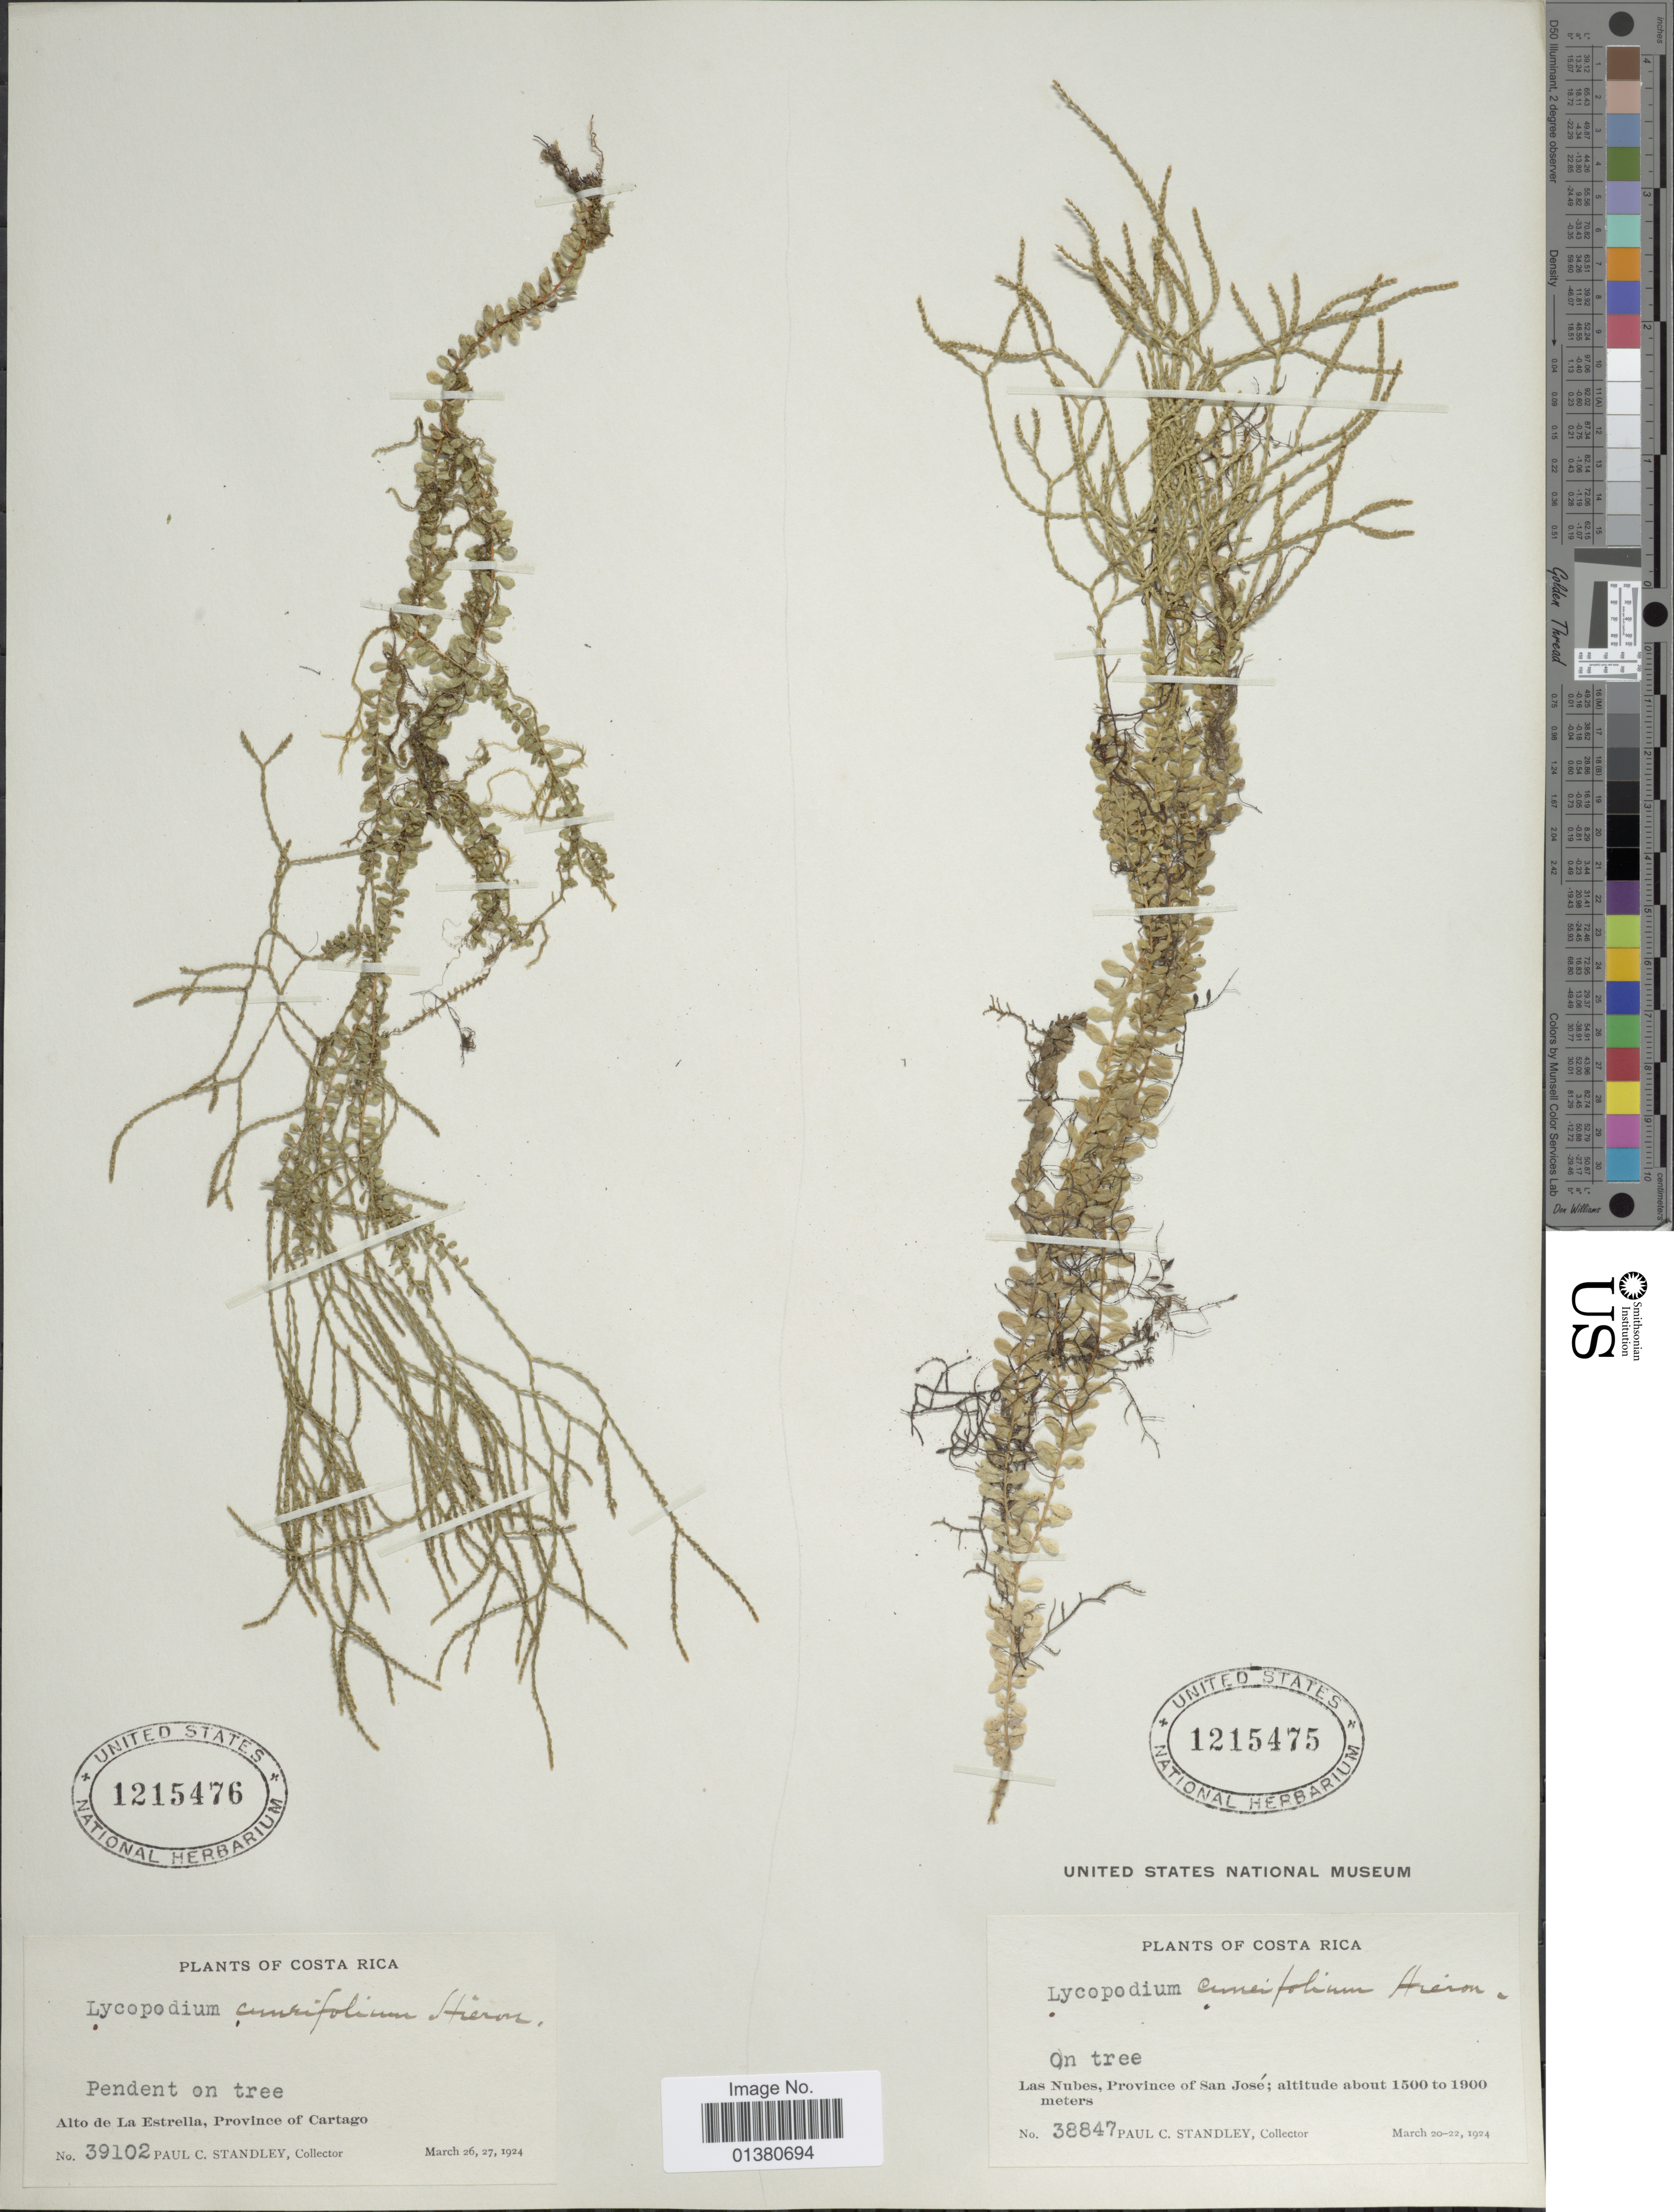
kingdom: Plantae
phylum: Tracheophyta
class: Lycopodiopsida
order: Lycopodiales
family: Lycopodiaceae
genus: Phlegmariurus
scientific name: Phlegmariurus cuneifolius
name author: (Hieron.) B. Øllg.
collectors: P. C. Standley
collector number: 38847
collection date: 1924-03-20/1924-03-22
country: Costa Rica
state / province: San José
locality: Las Nubes, province of San Jos3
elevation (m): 1500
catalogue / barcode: US 1215475-2